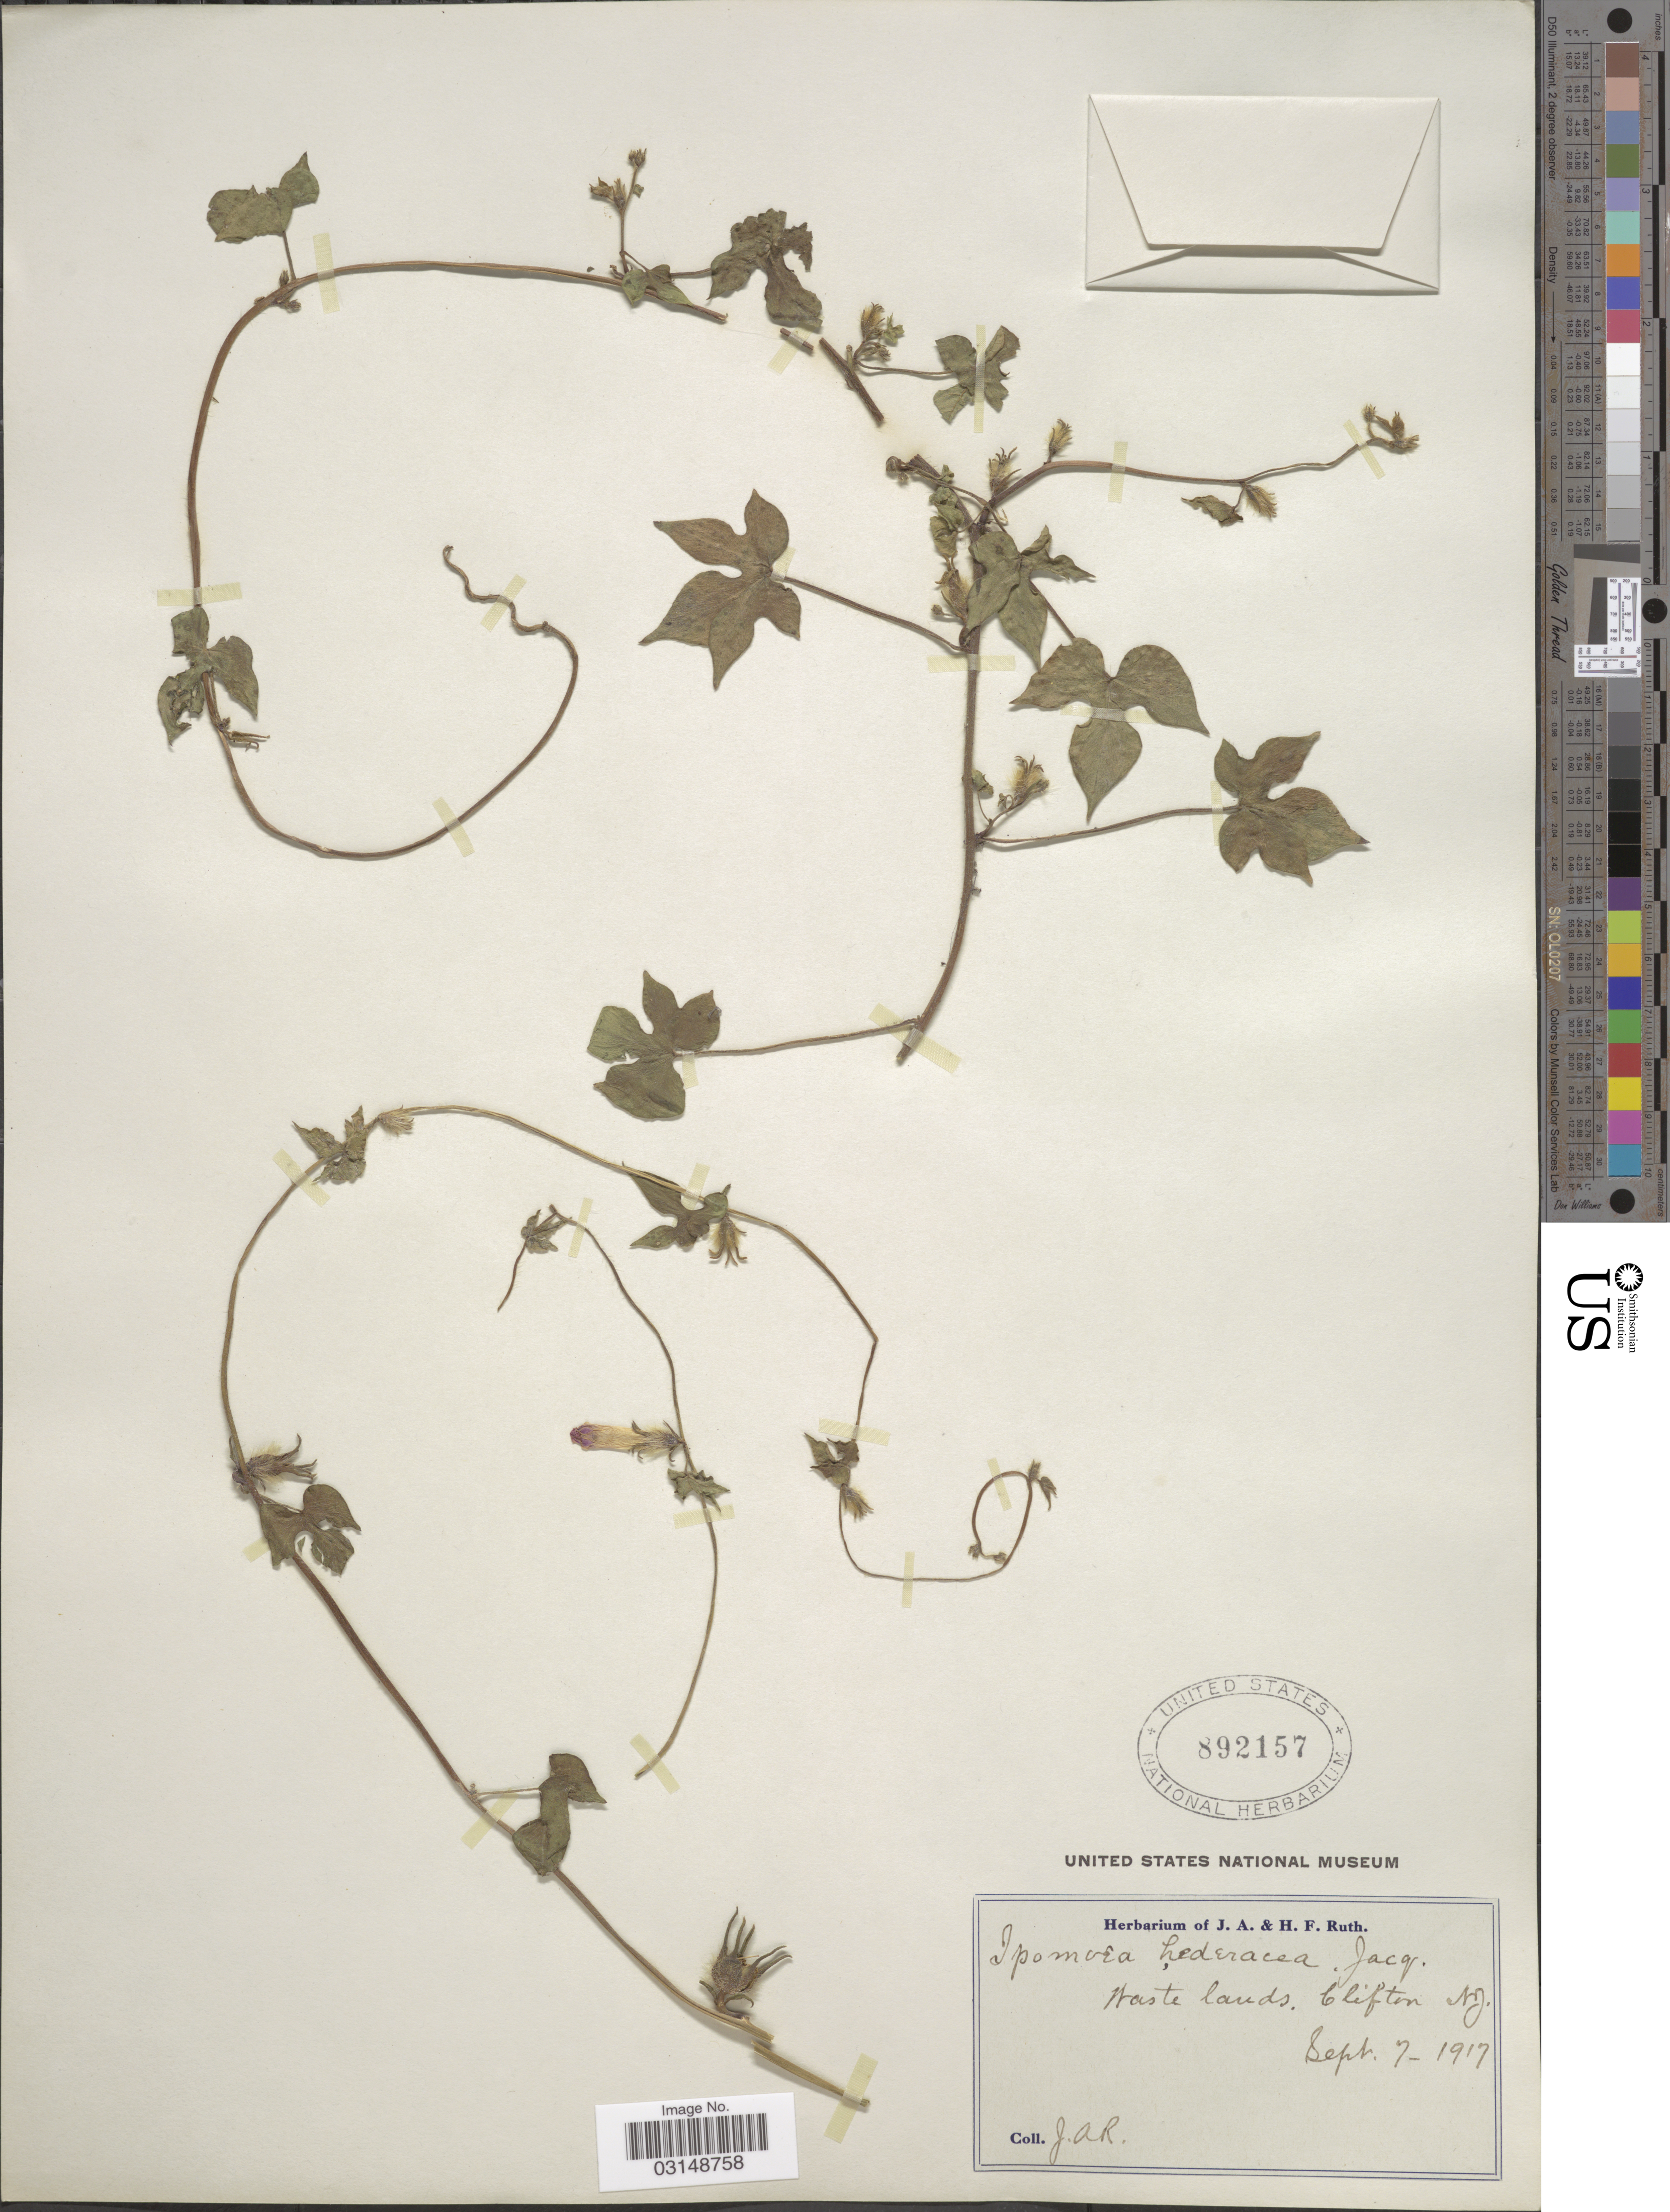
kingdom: Plantae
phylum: Tracheophyta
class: Magnoliopsida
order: Solanales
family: Convolvulaceae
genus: Ipomoea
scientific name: Ipomoea hederacea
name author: Jacq.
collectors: J. Ruth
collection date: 1917-09-07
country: United States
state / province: New Jersey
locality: Clifton.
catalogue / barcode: US 892157